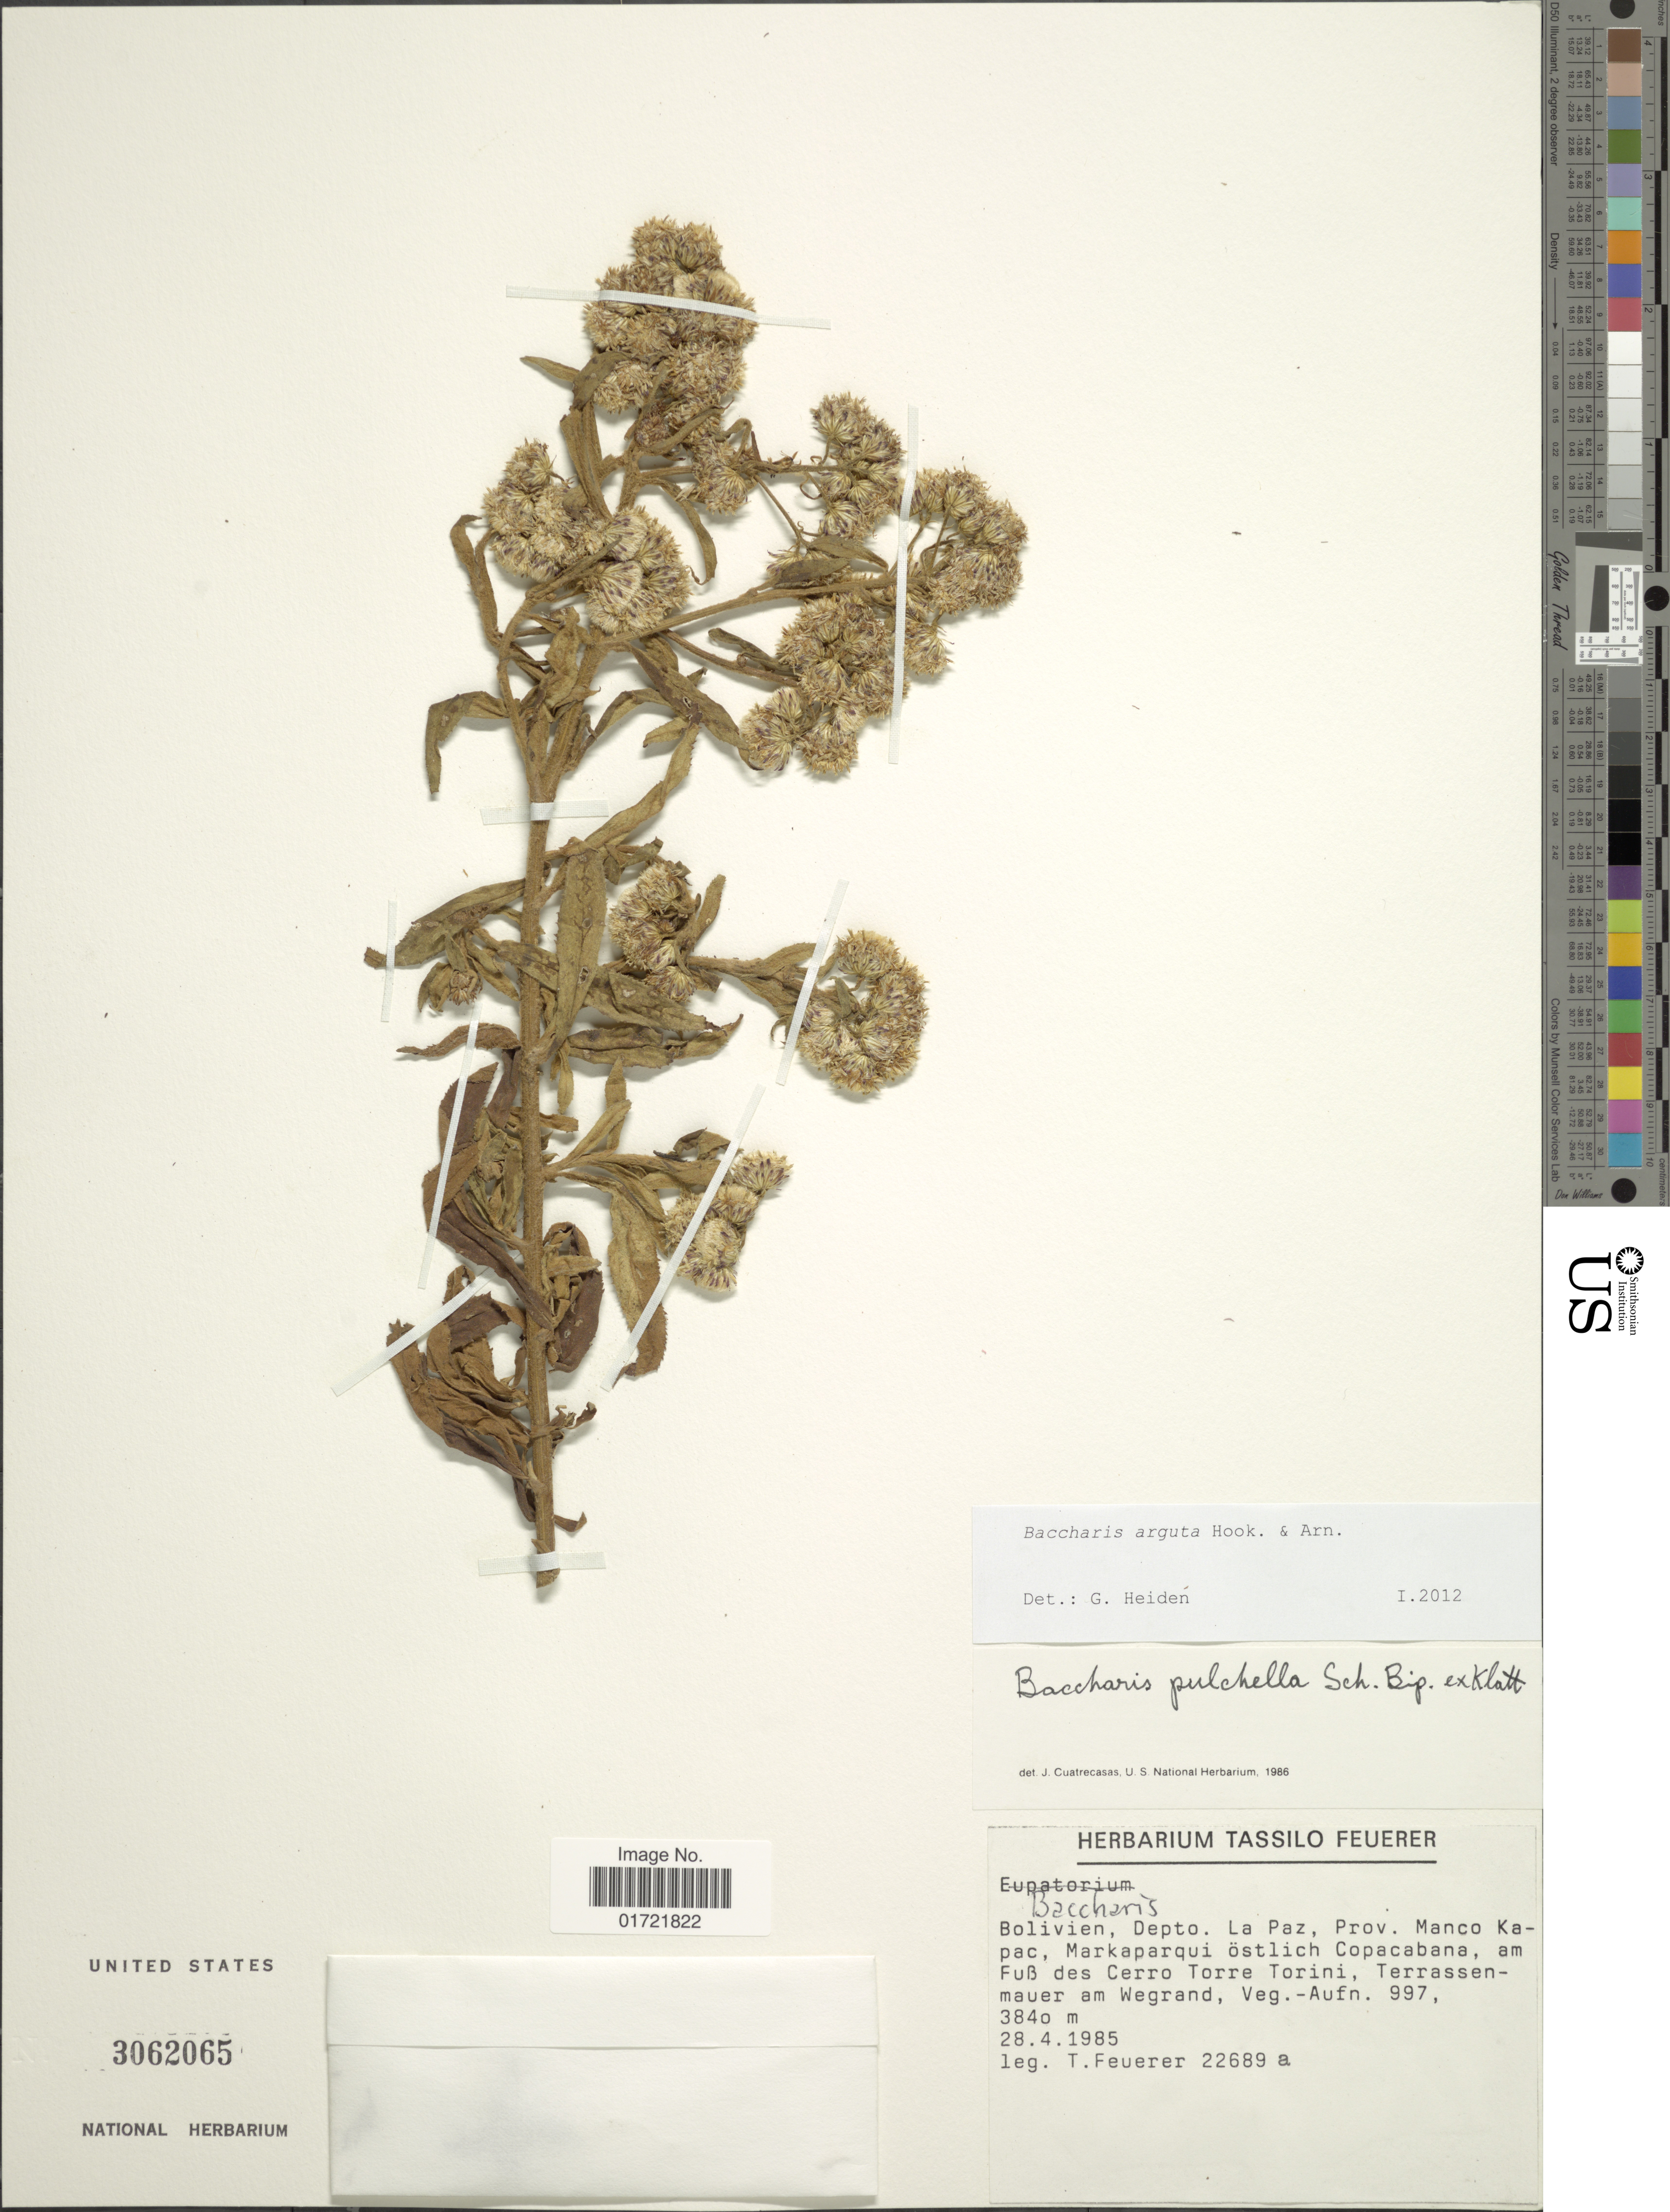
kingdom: Plantae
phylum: Tracheophyta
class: Magnoliopsida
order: Asterales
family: Asteraceae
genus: Baccharis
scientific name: Baccharis arguta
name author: Gillies ex Hook. & Arn.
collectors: T. Feuerer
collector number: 22689a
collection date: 1985-04-28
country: Bolivia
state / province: La Paz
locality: Prov. manco Kapac, Markaparqui östlich Copacabana, am Fuß des Cerro Torre Torini.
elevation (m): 3840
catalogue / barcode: US 3062065